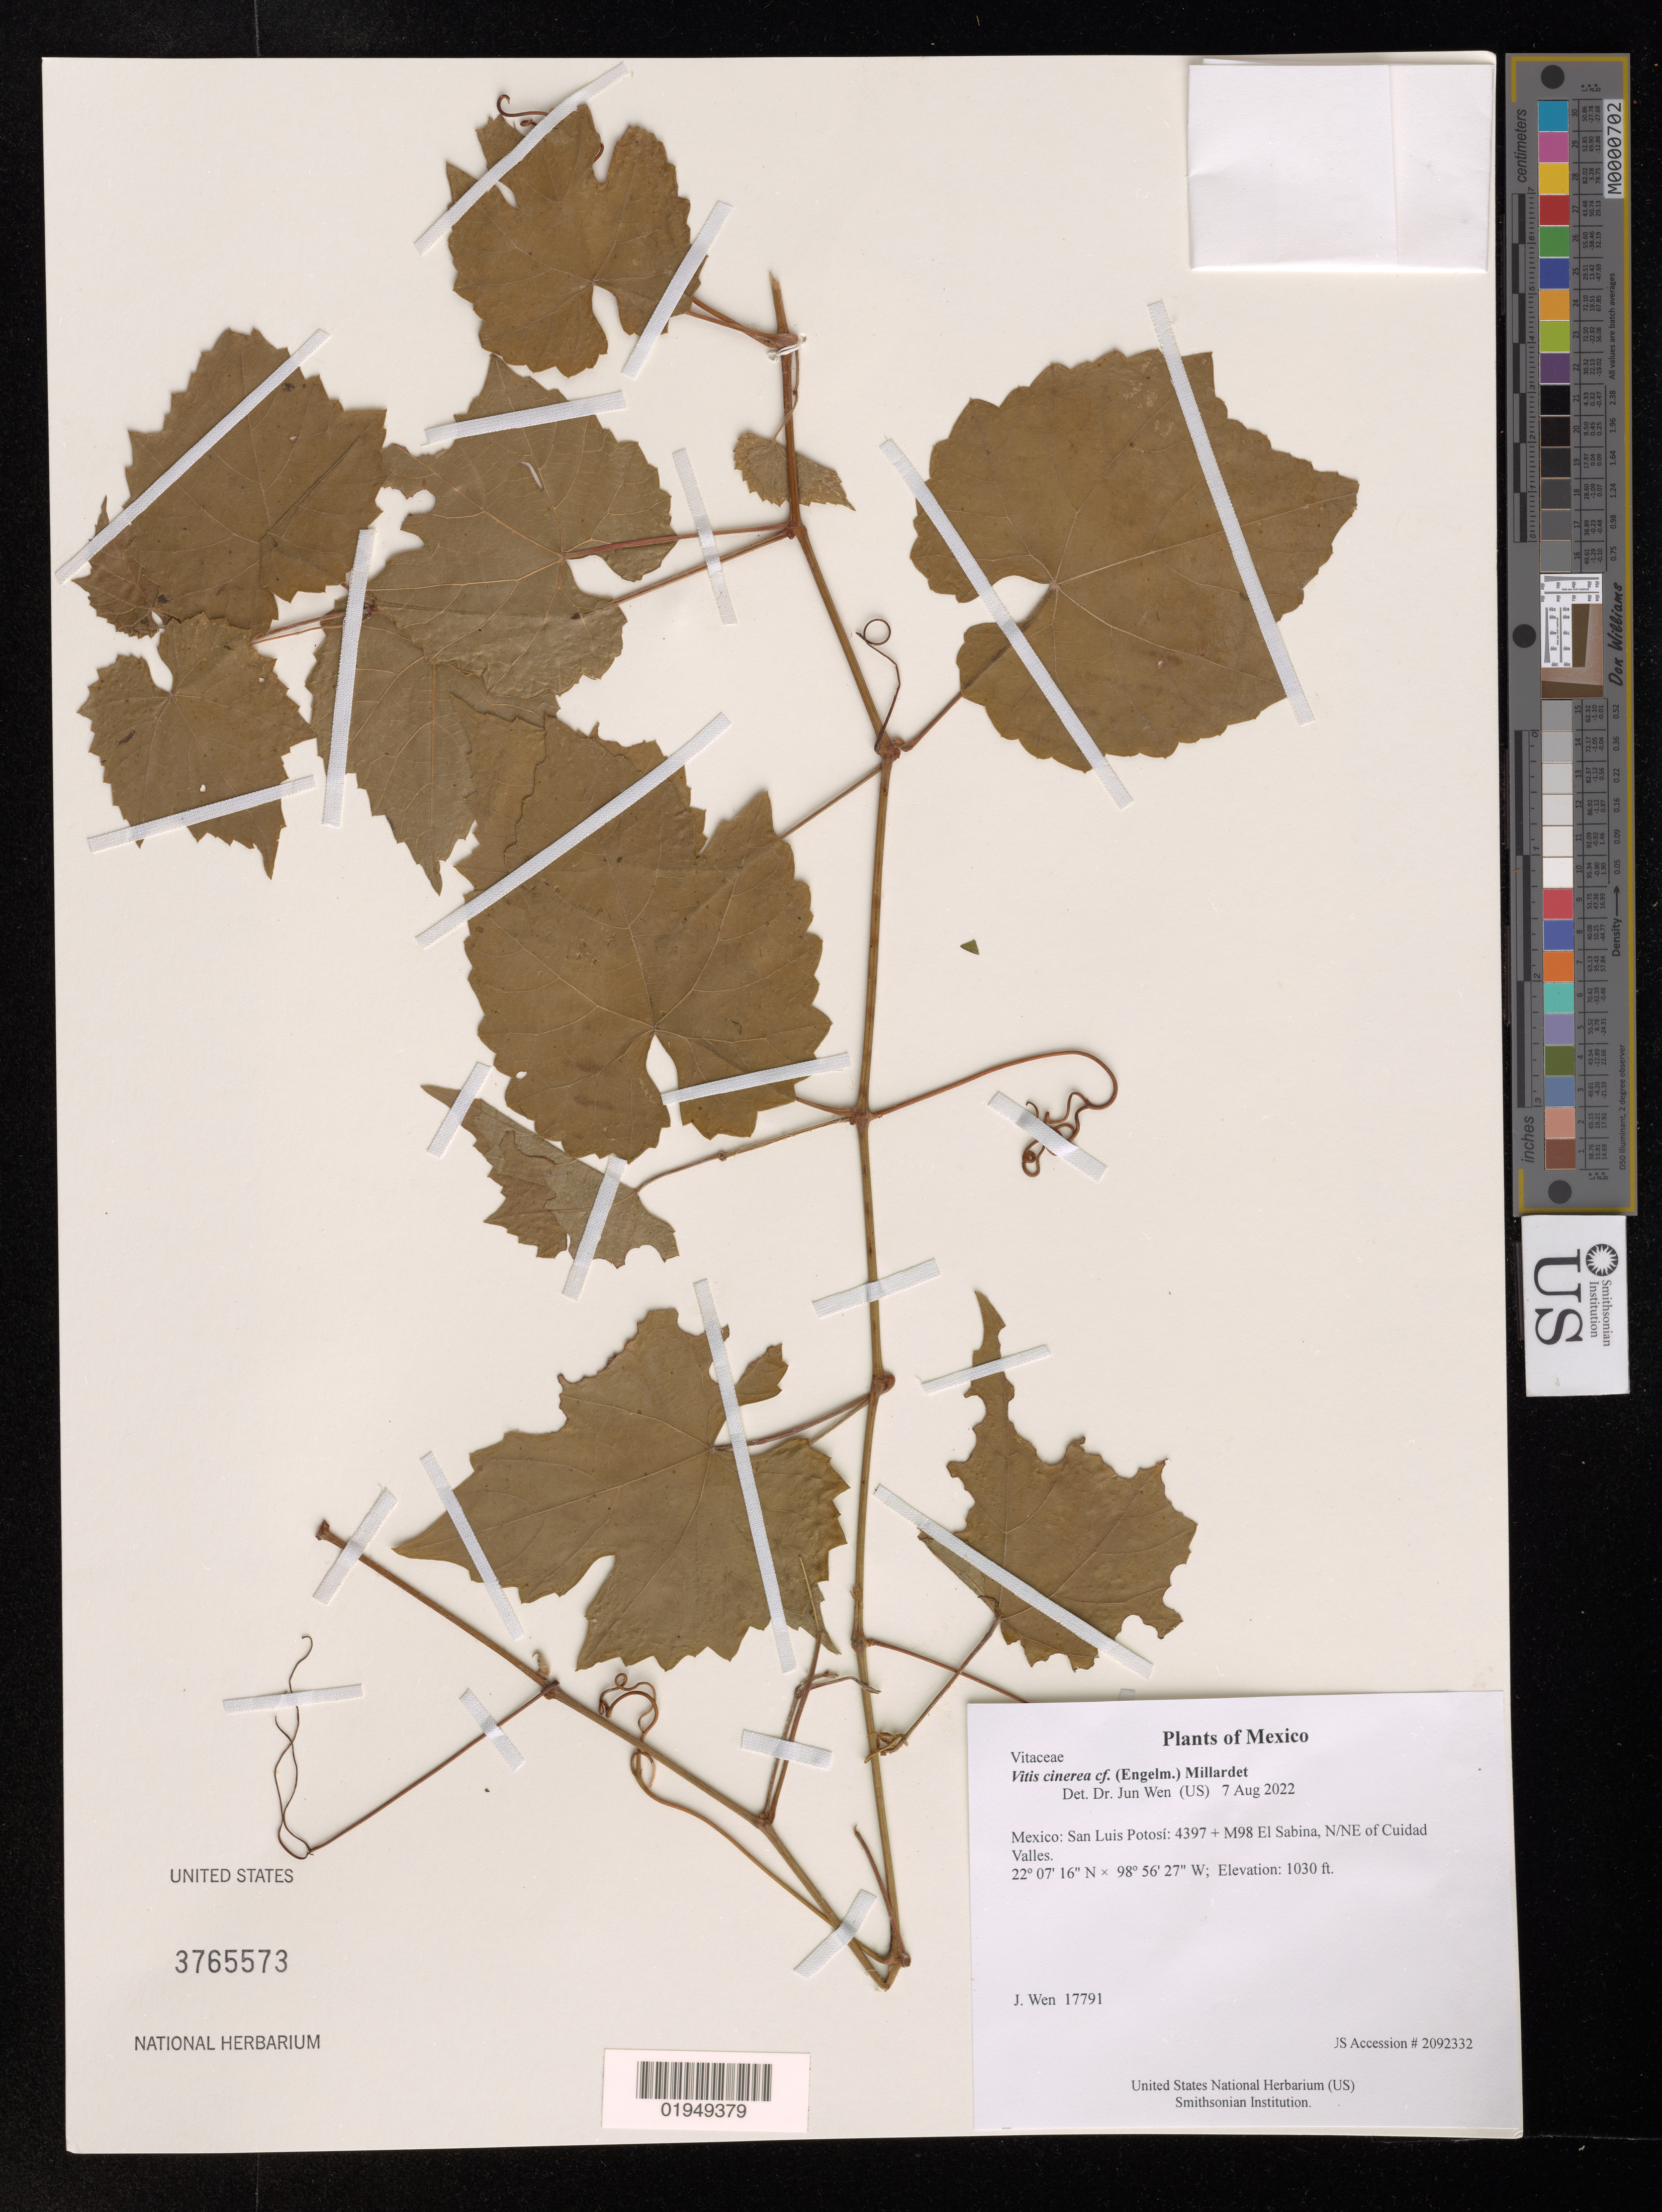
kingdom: Plantae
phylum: Tracheophyta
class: Magnoliopsida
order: Vitales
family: Vitaceae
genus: Vitis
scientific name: Vitis cinerea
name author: (Engelm.) Millardet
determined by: Wen, Jun, (BOT), Smithsonian Institution - National Museum of Natural History (UNITED STATES)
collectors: J. Wen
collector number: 17791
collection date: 2022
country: Mexico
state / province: San Luis Potosí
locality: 4397 + M98 El Sabina, N/NE of Cuidad Valles.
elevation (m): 314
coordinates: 22 716 N, 98 5627 W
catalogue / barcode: US 3765573